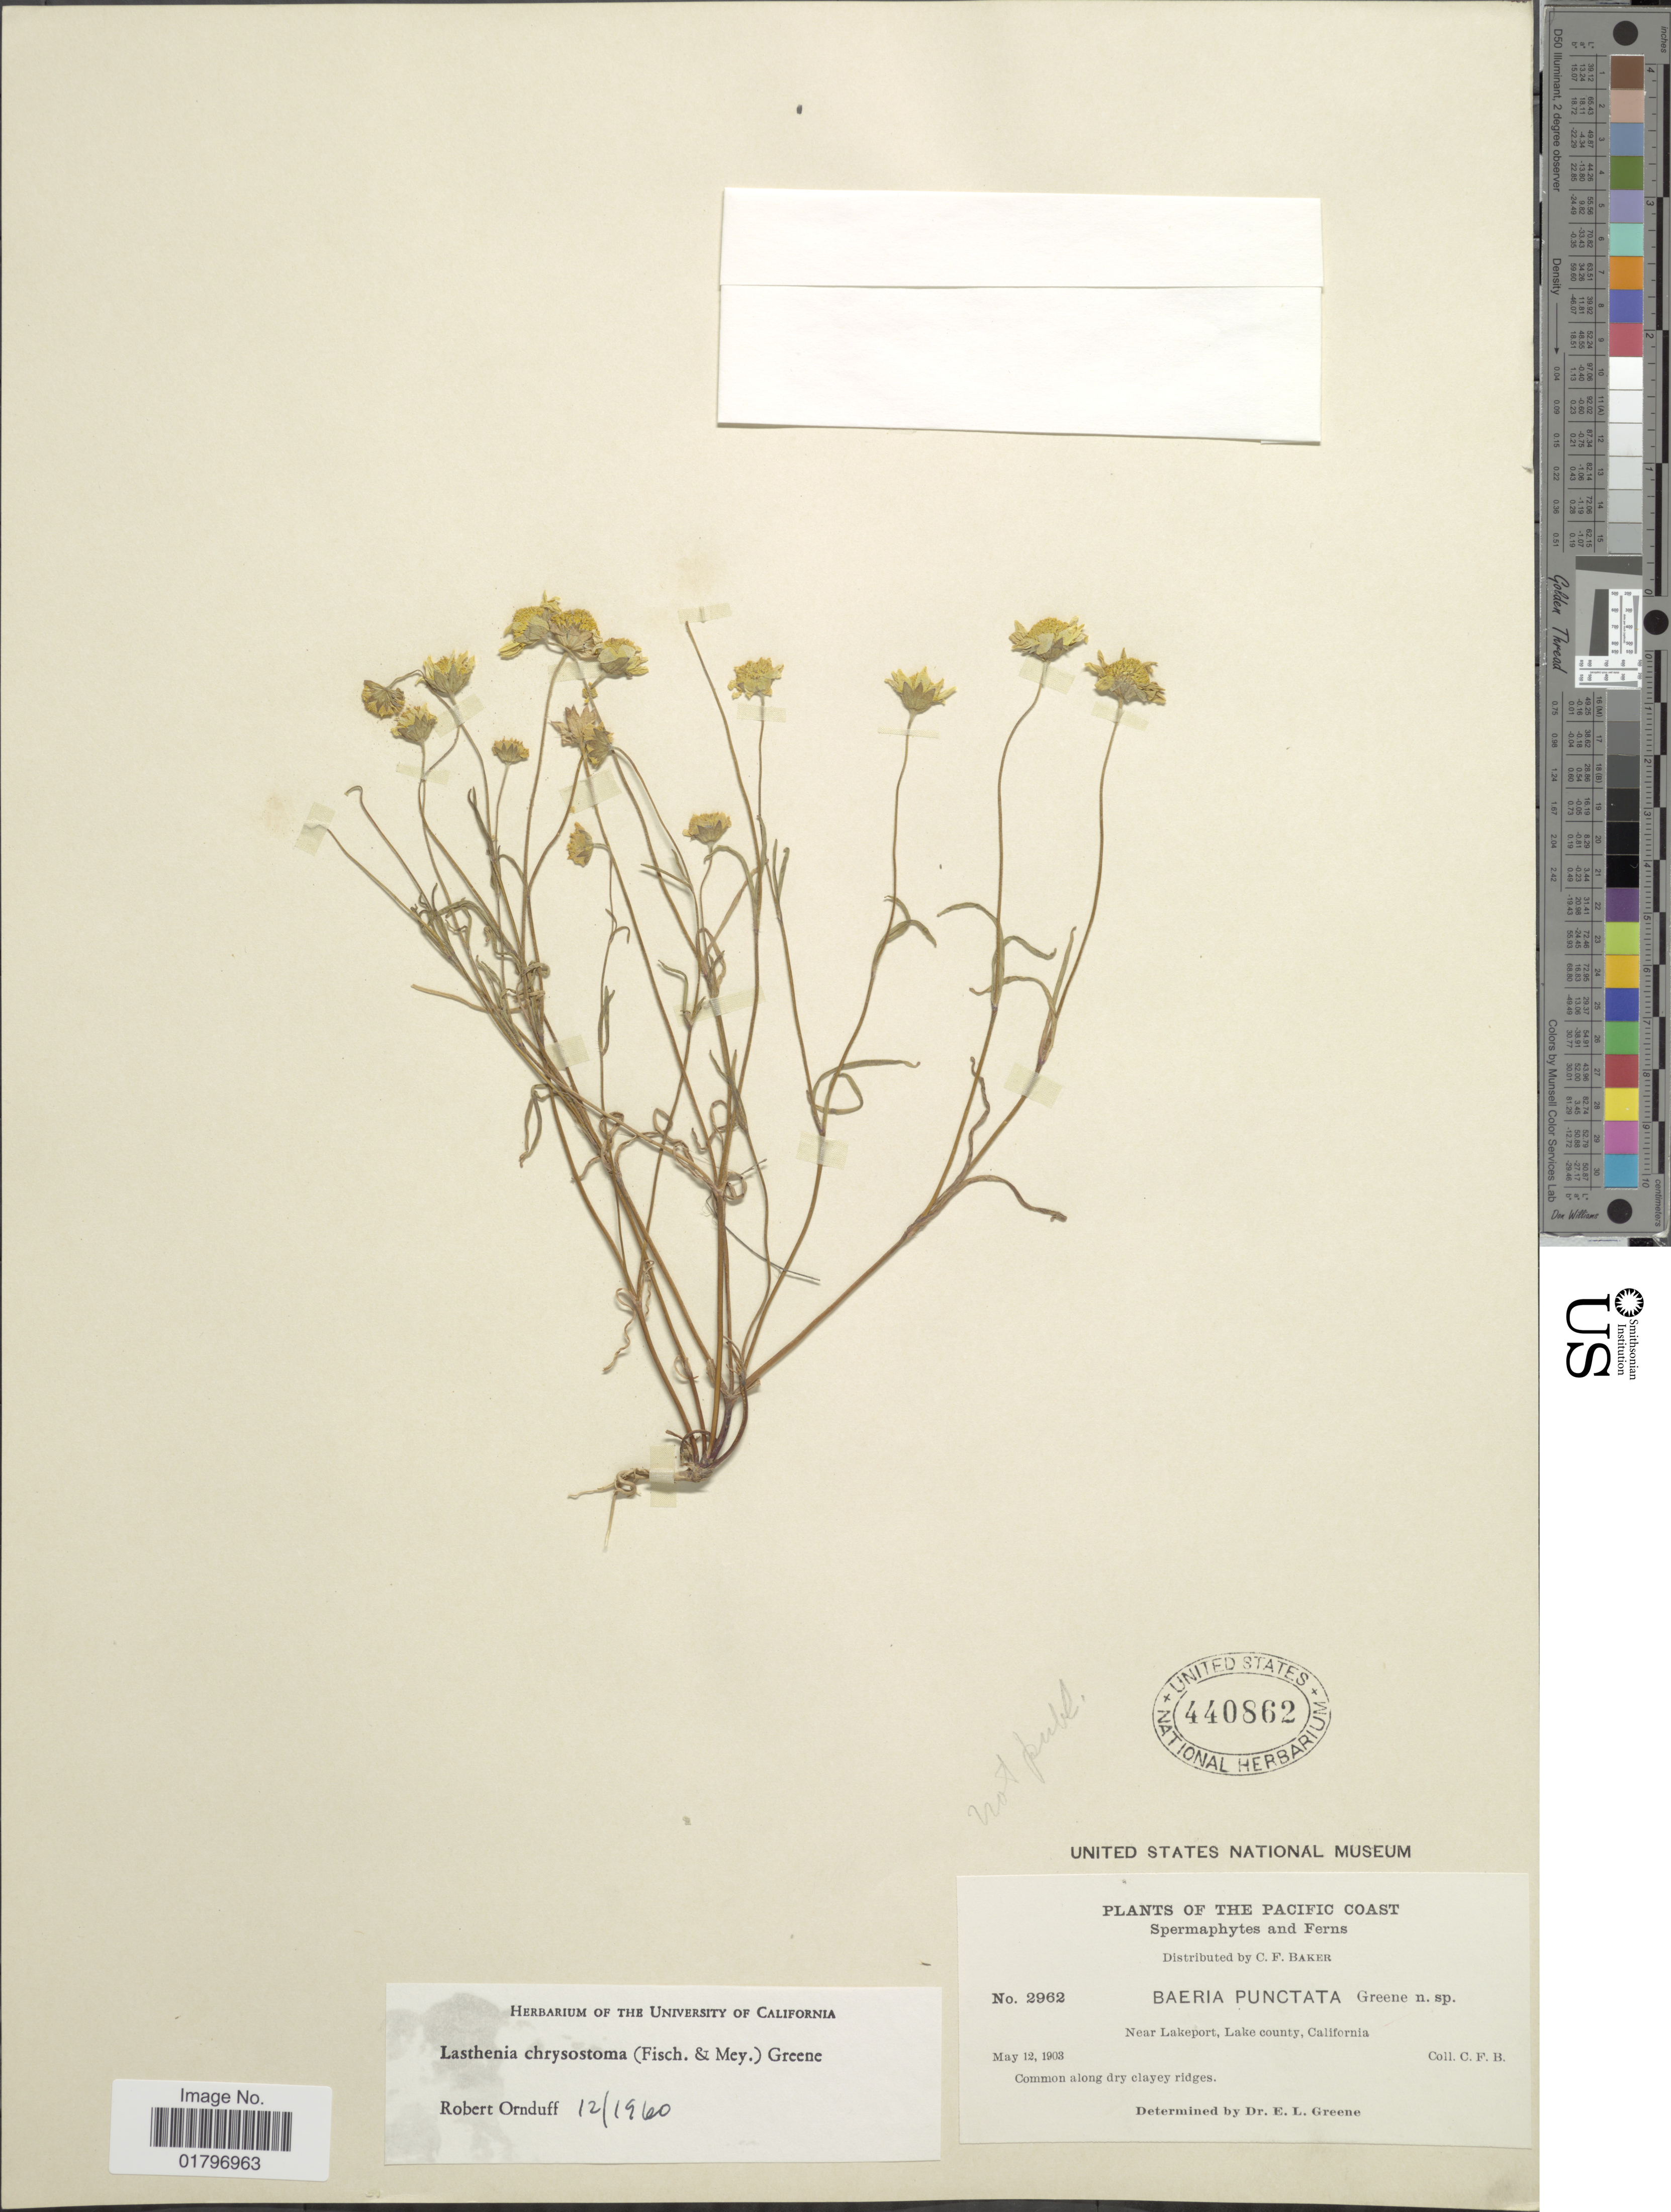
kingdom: Plantae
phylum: Tracheophyta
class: Magnoliopsida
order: Asterales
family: Asteraceae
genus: Lasthenia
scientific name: Lasthenia chrysostoma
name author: (Fisch. & C.A. Mey.) Greene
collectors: C. F. Baker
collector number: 2962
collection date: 1903-05-12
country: United States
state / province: California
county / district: Lake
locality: Pacific Coast. Near Lakeport, Lake county, California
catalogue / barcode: US 440862